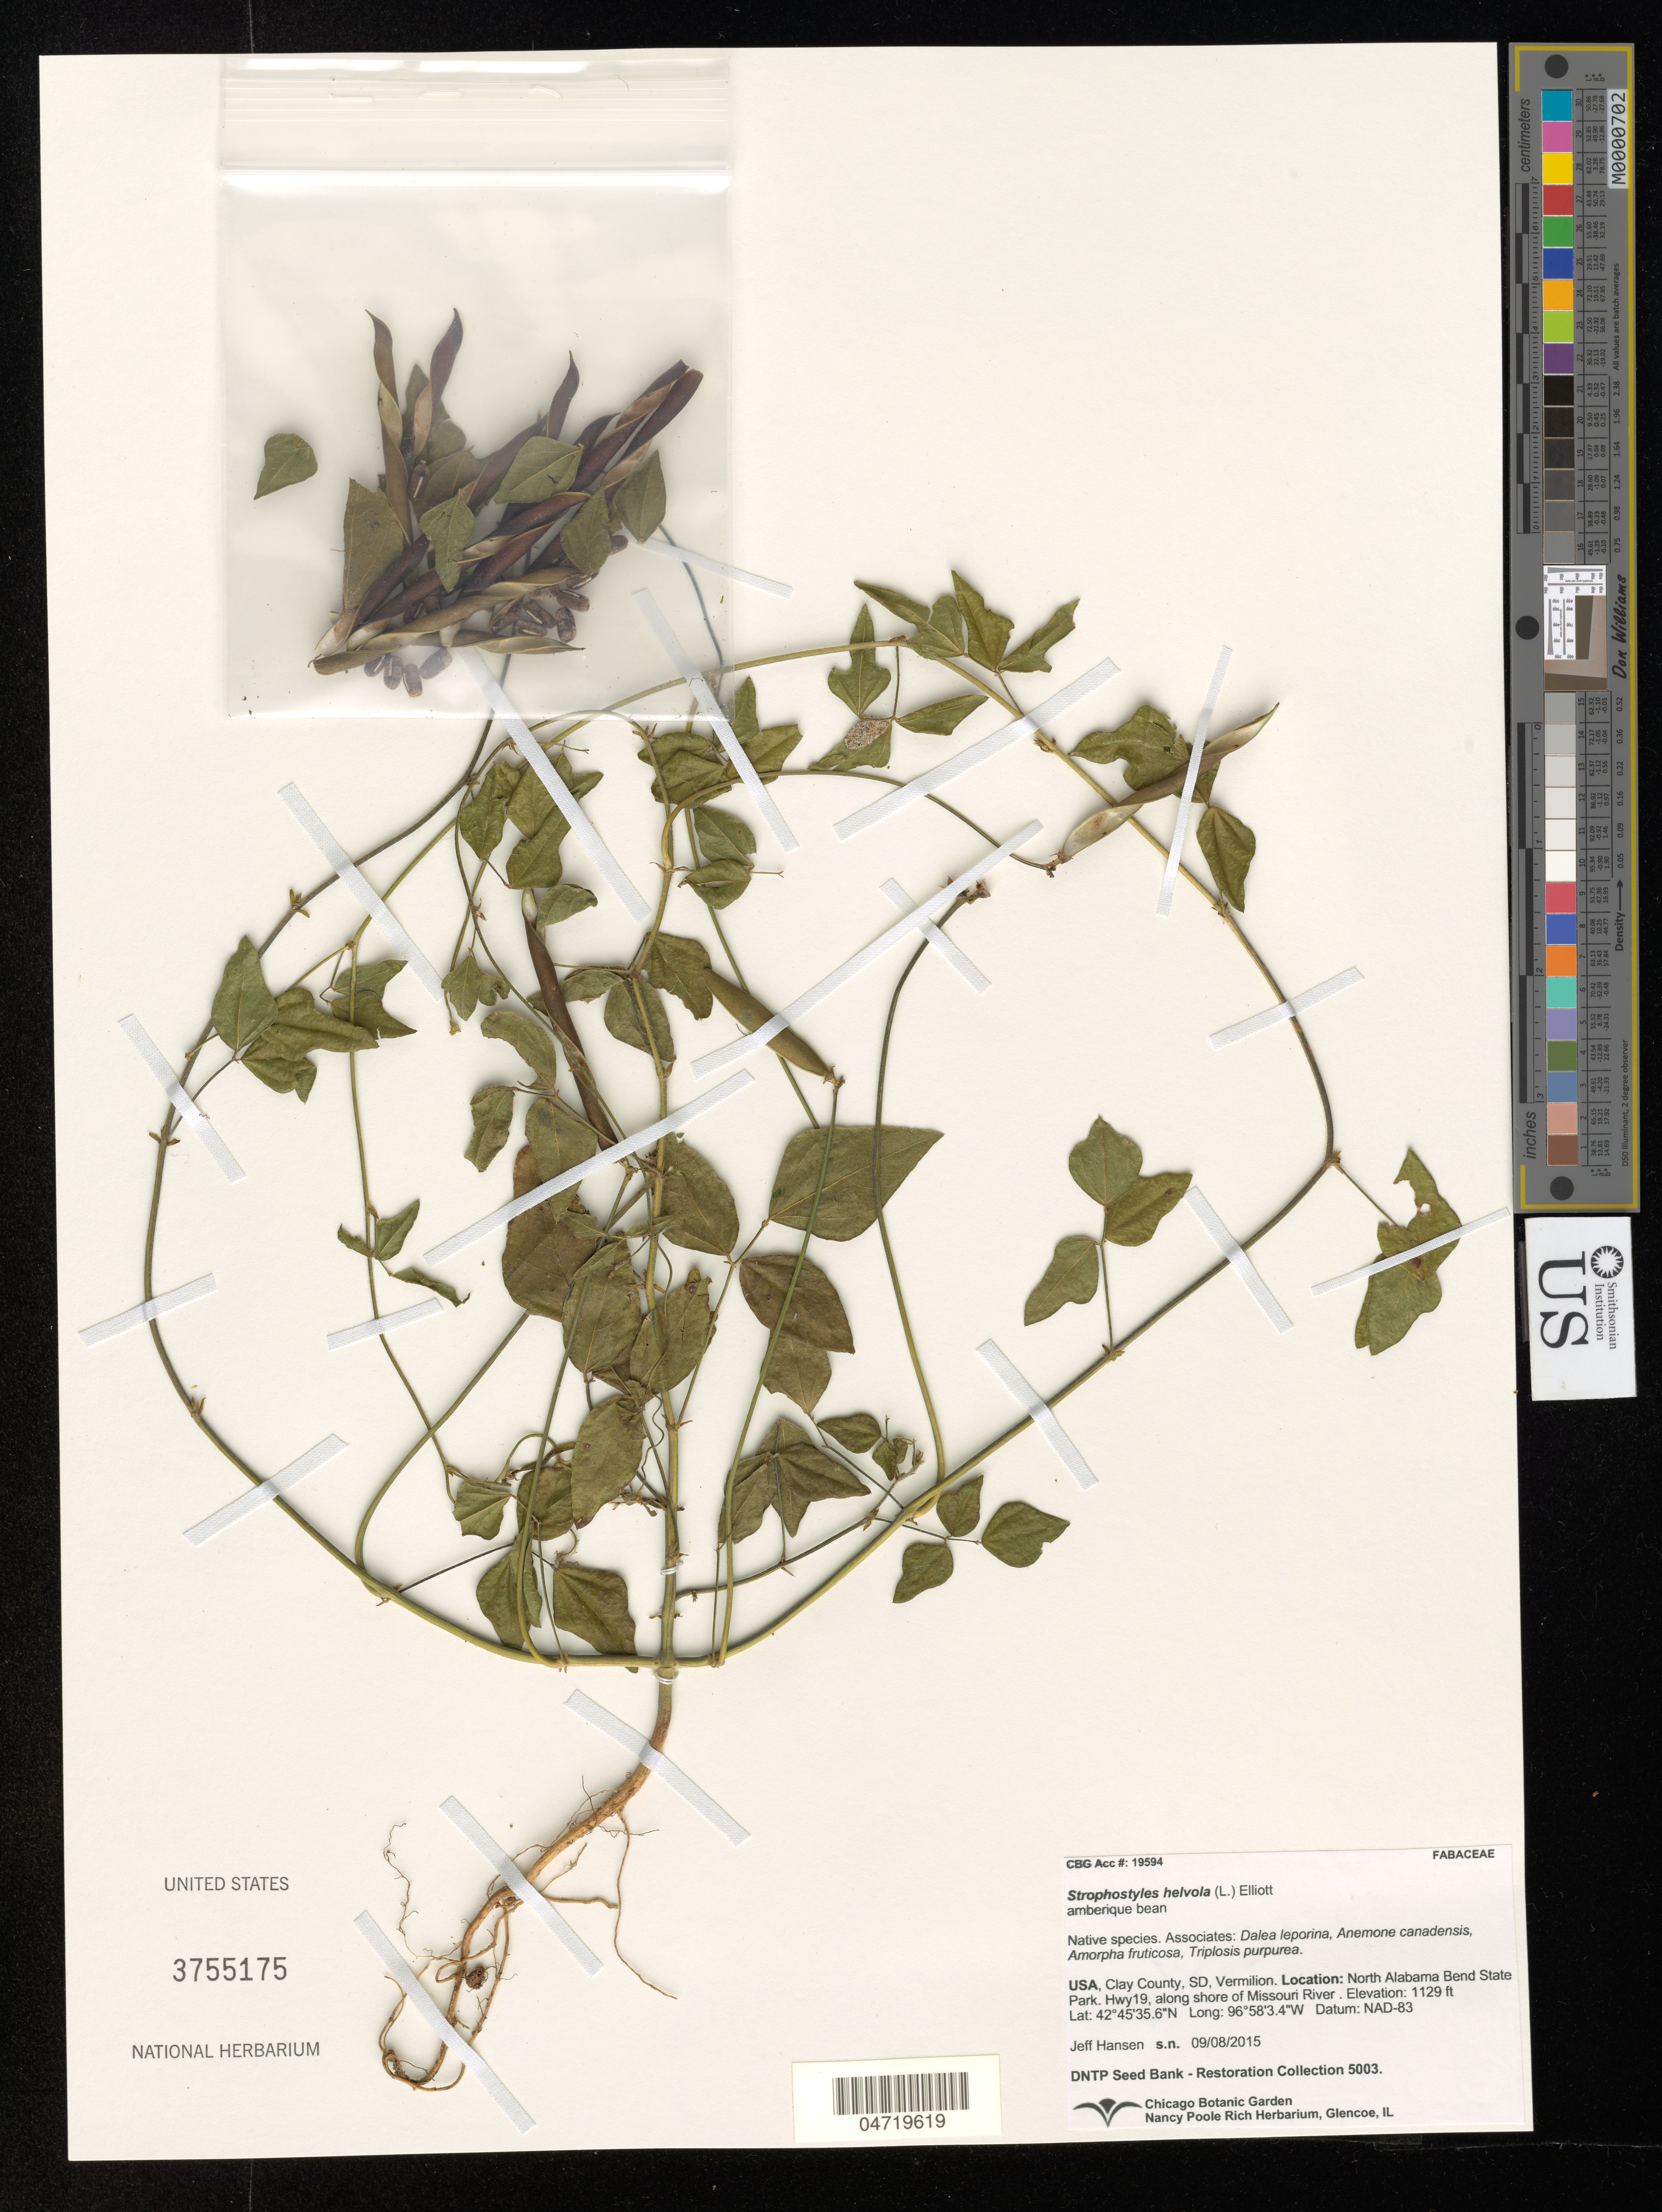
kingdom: Plantae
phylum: Tracheophyta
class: Magnoliopsida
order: Fabales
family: Fabaceae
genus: Strophostyles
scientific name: Strophostyles helvola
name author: (L.) Elliott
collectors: J. Hansen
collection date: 2015-09-08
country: United States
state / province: South Dakota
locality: Clay County, SD, Vermillion. North Alabama Bend State Park. Hwy19, along shore of Missouri River.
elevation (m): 344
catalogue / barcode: US 3755175